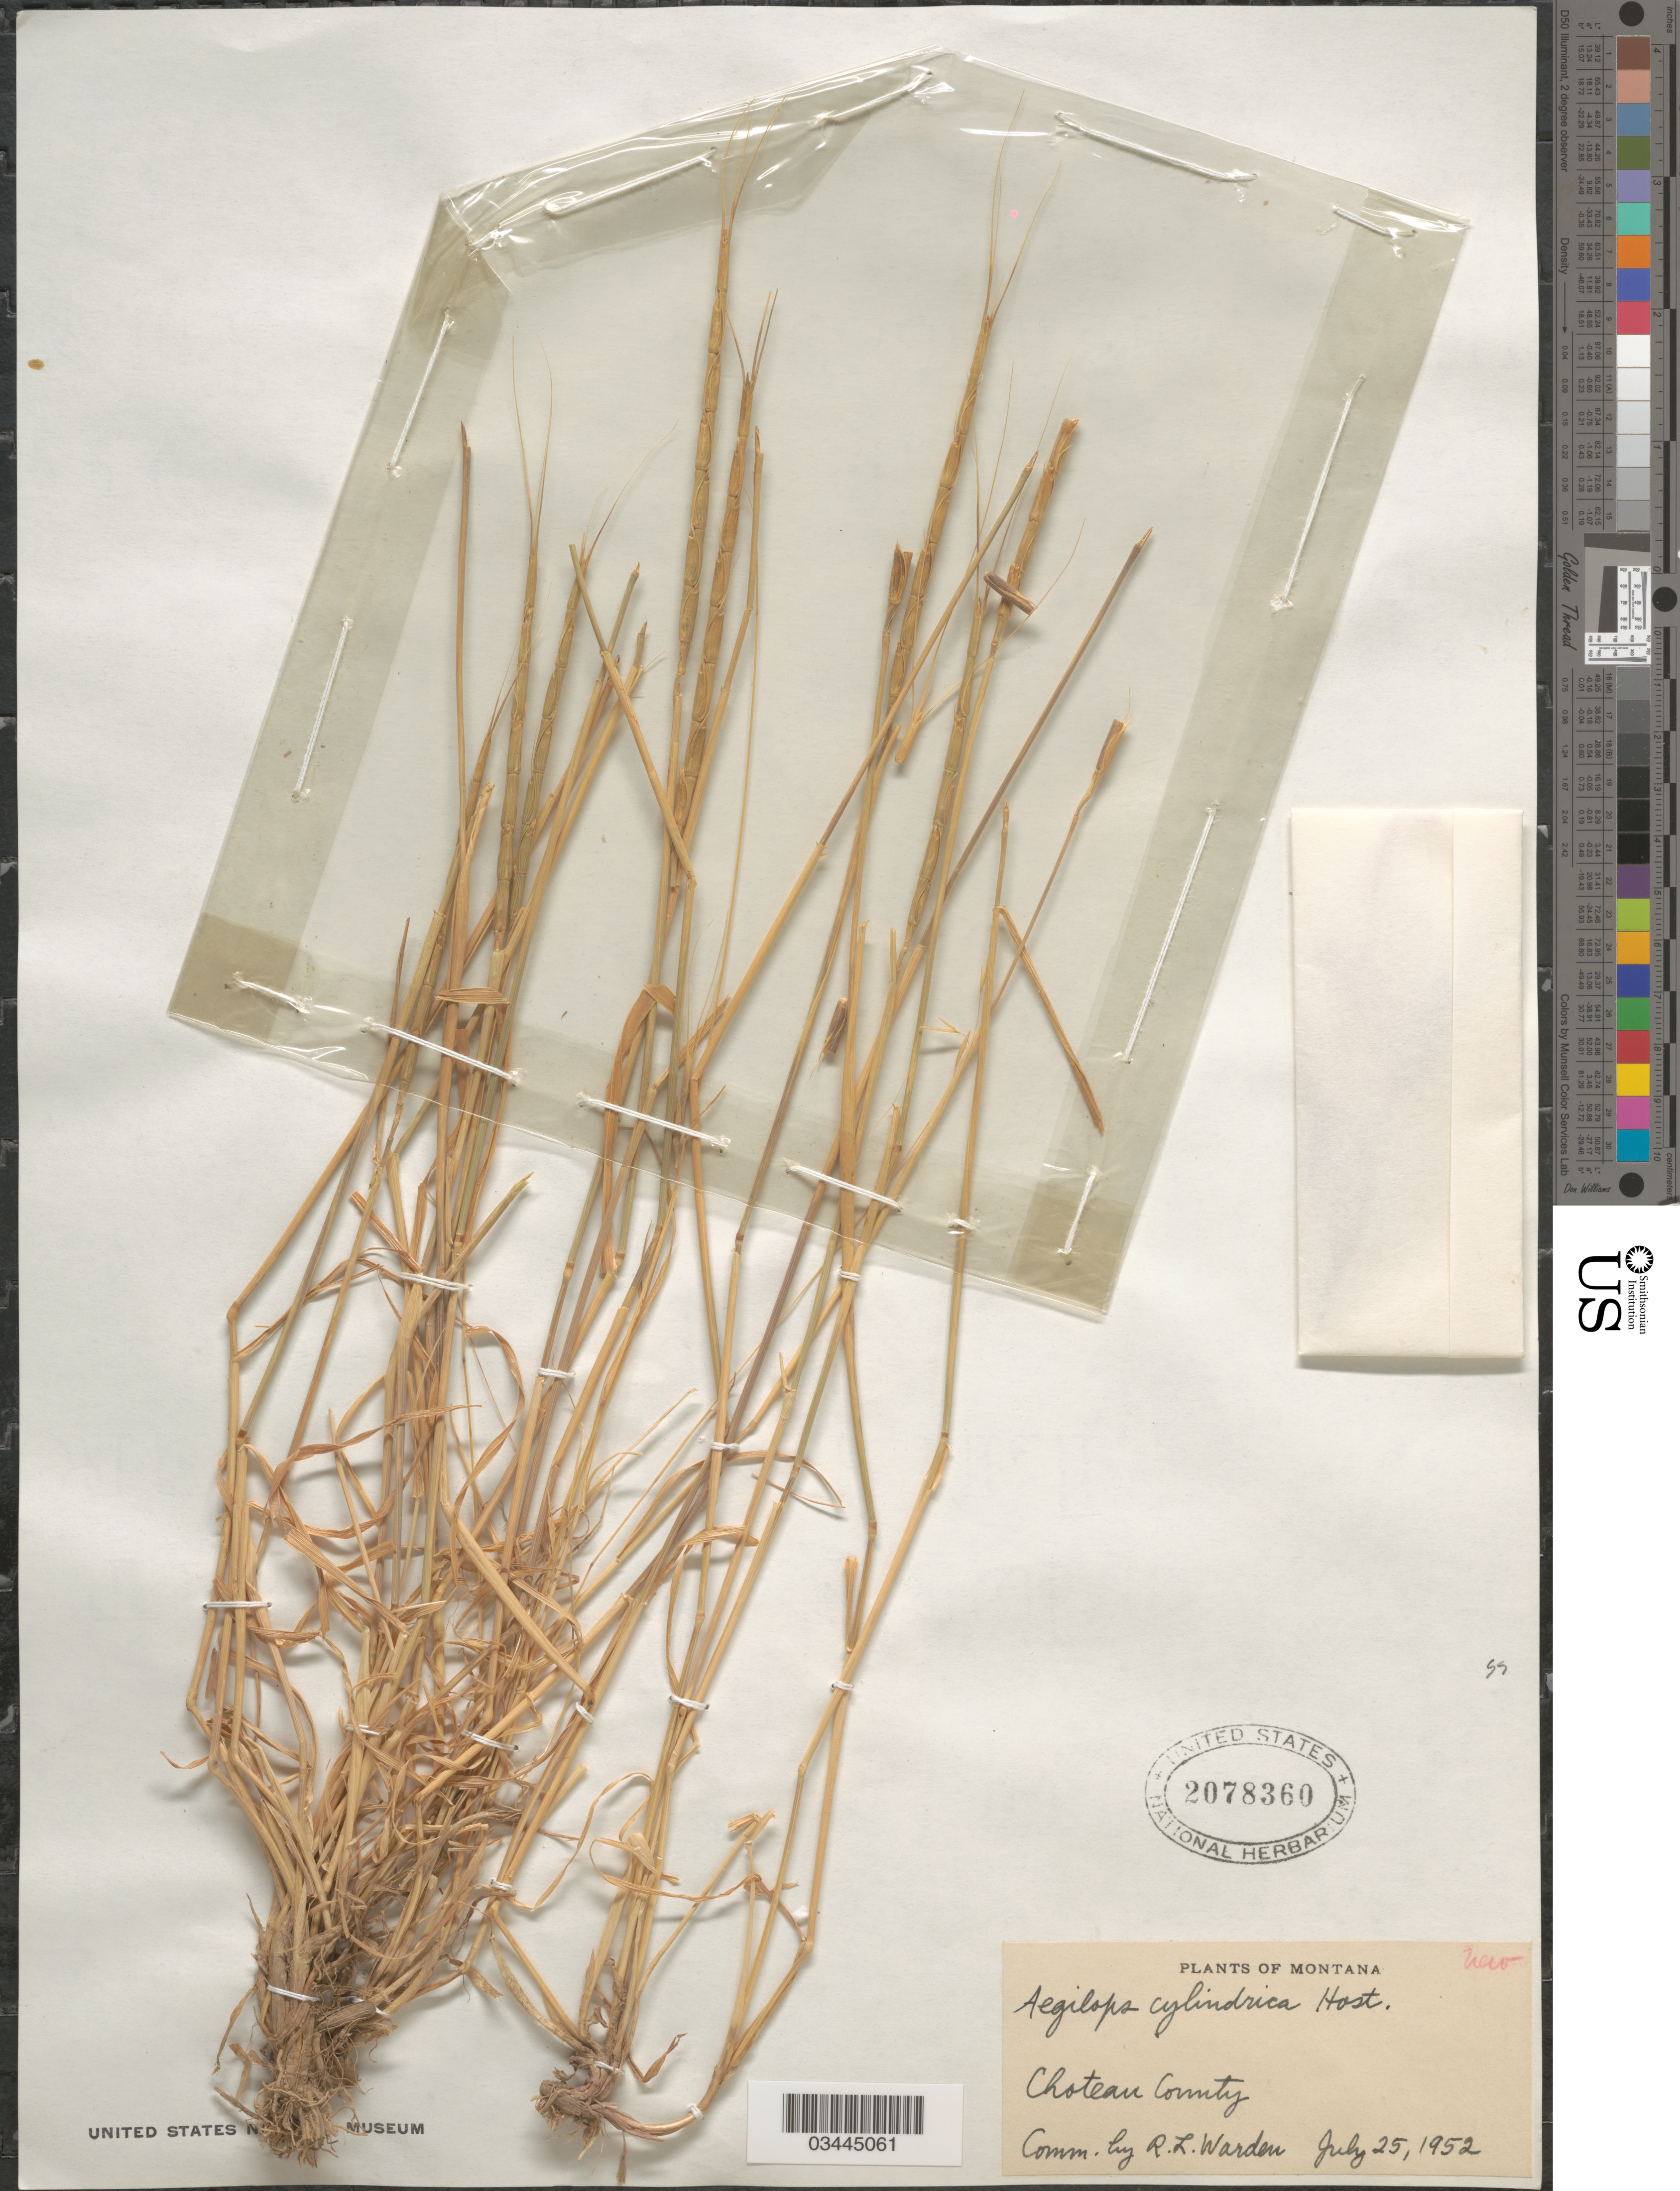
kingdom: Plantae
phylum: Tracheophyta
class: Liliopsida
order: Poales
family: Poaceae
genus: Aegilops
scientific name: Aegilops cylindrica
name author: Host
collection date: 1952-07-25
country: United States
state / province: Montana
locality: Choteau County.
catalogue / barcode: US 2078360